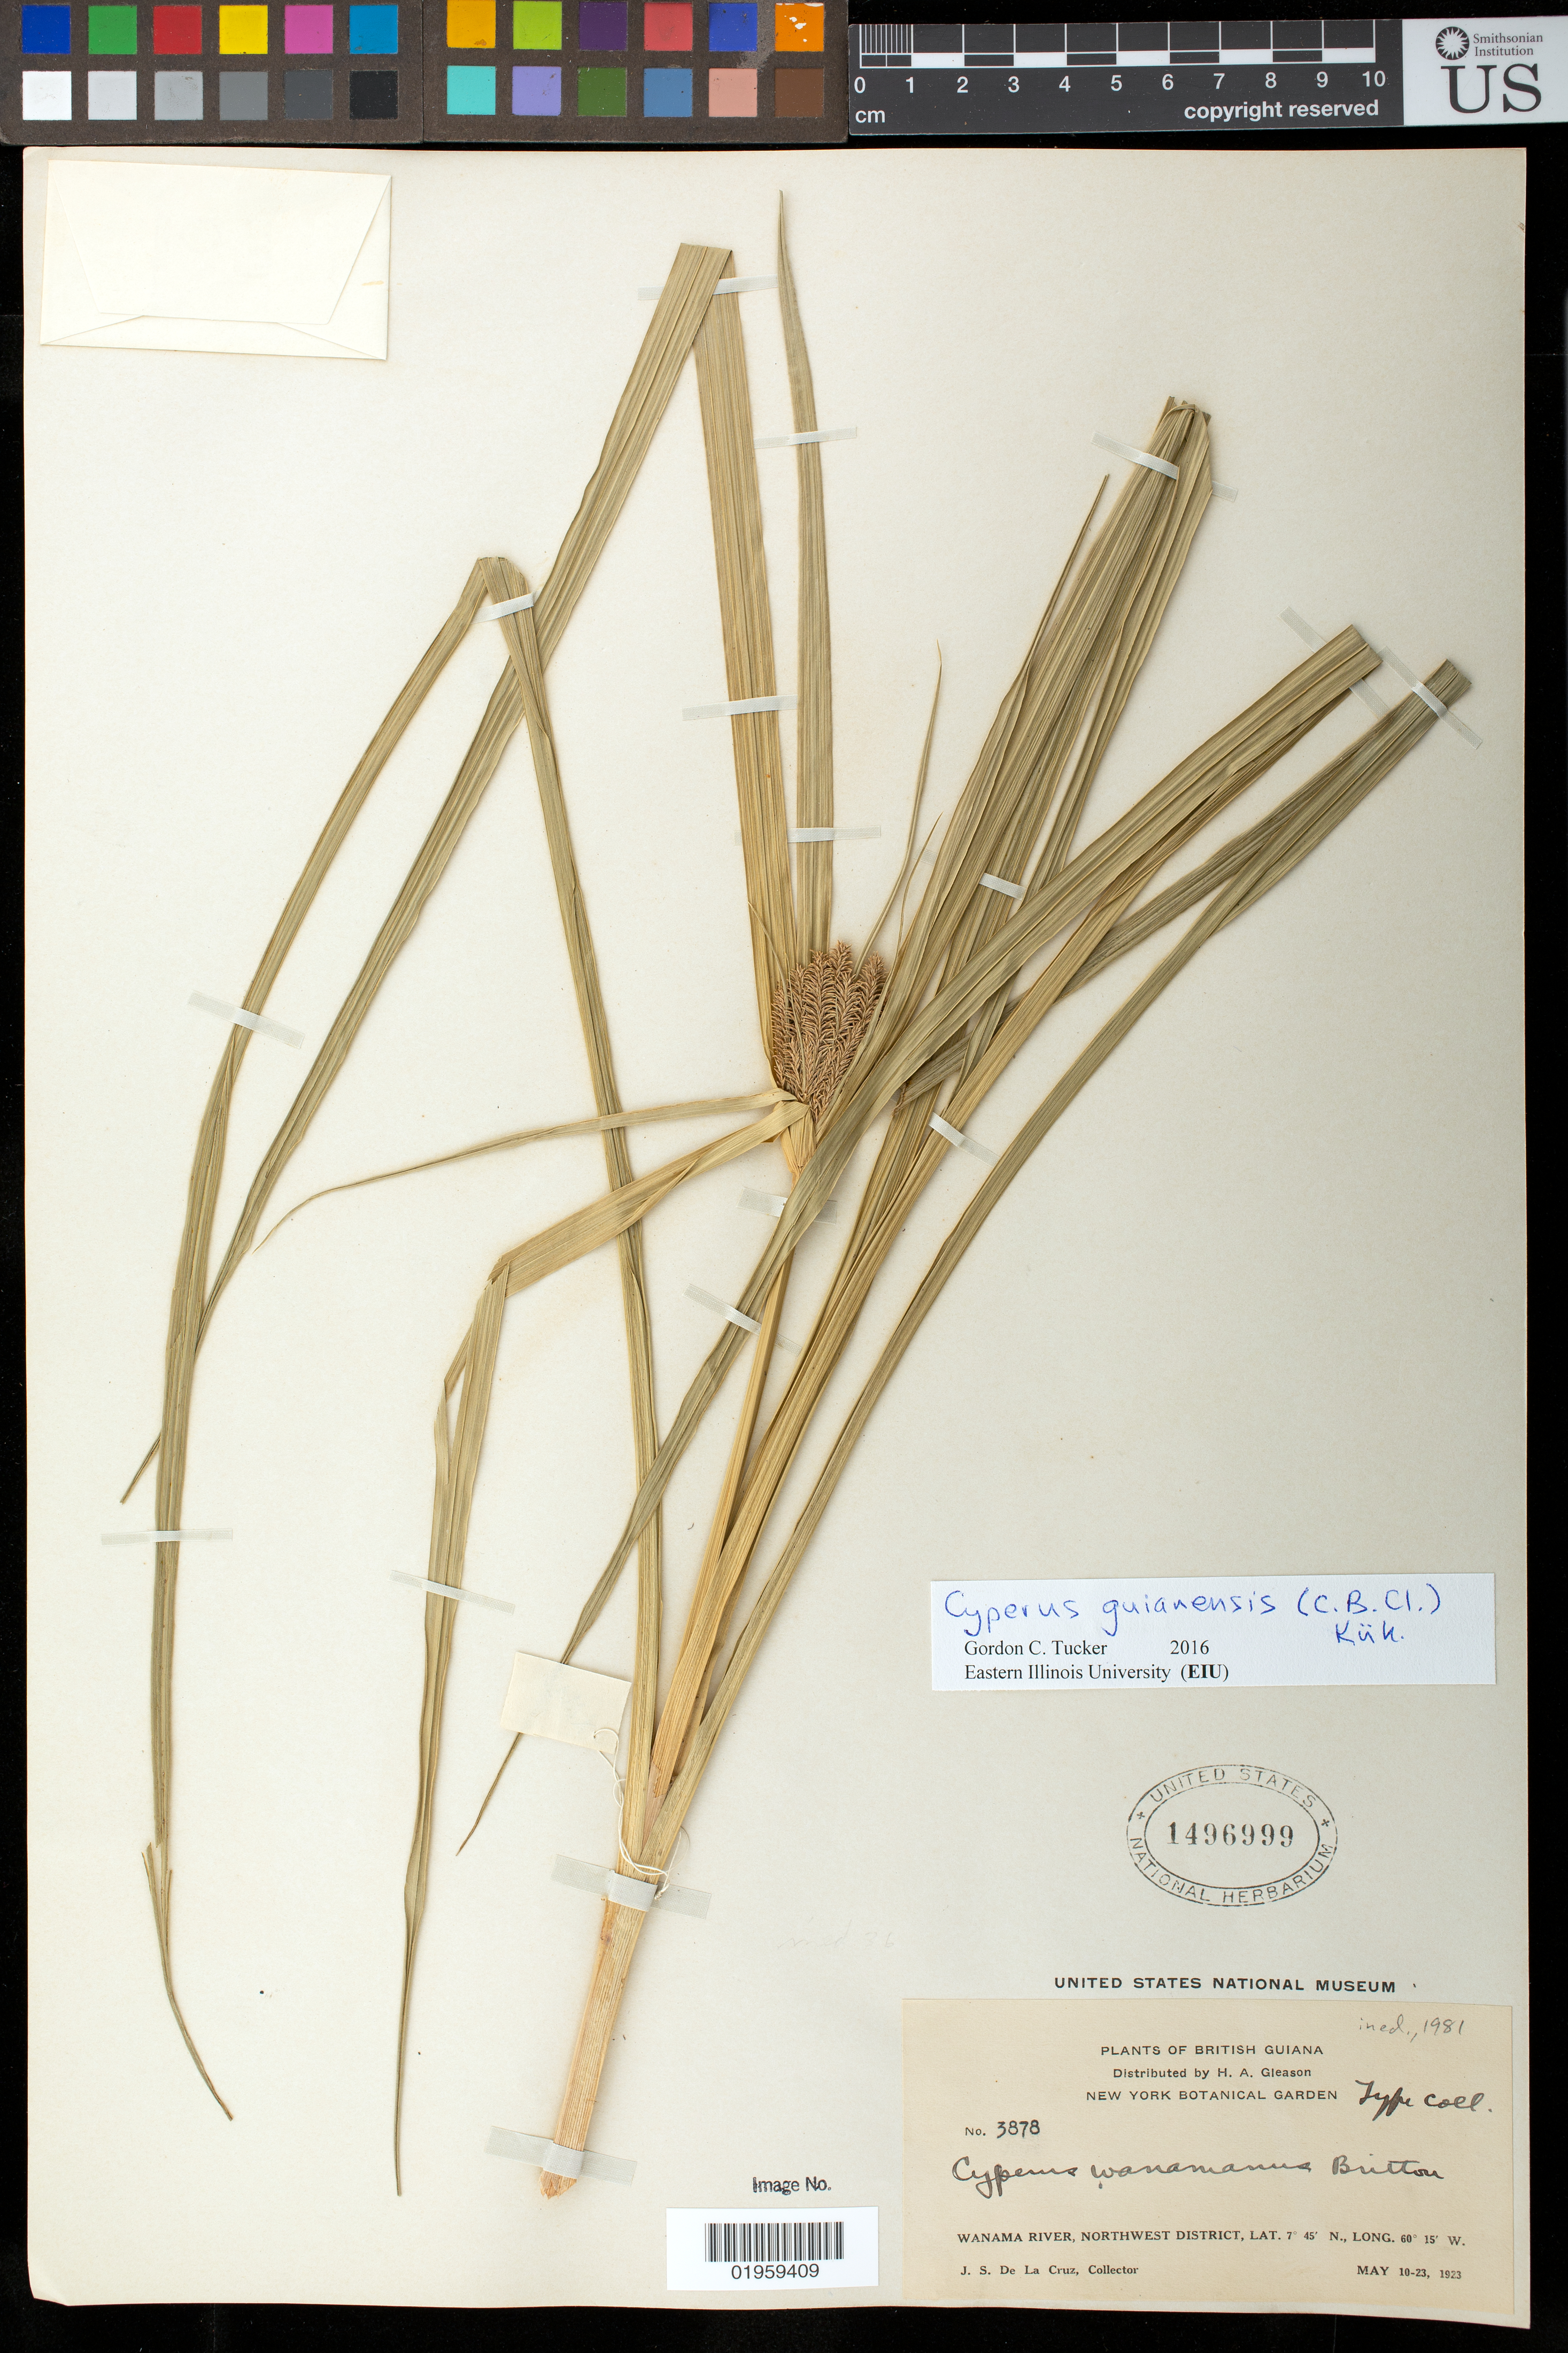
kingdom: Plantae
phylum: Tracheophyta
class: Liliopsida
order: Poales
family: Cyperaceae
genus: Cyperus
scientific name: Cyperus guianensis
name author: (C.B. Clarke) Kük.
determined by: Tucker, G. C.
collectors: J. S. de la Cruz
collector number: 3878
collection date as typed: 10 May 1923 to 23 May 1923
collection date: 1923-05-10/1923-05-23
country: Guyana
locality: Wanama river, northwest district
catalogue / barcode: US 1496999